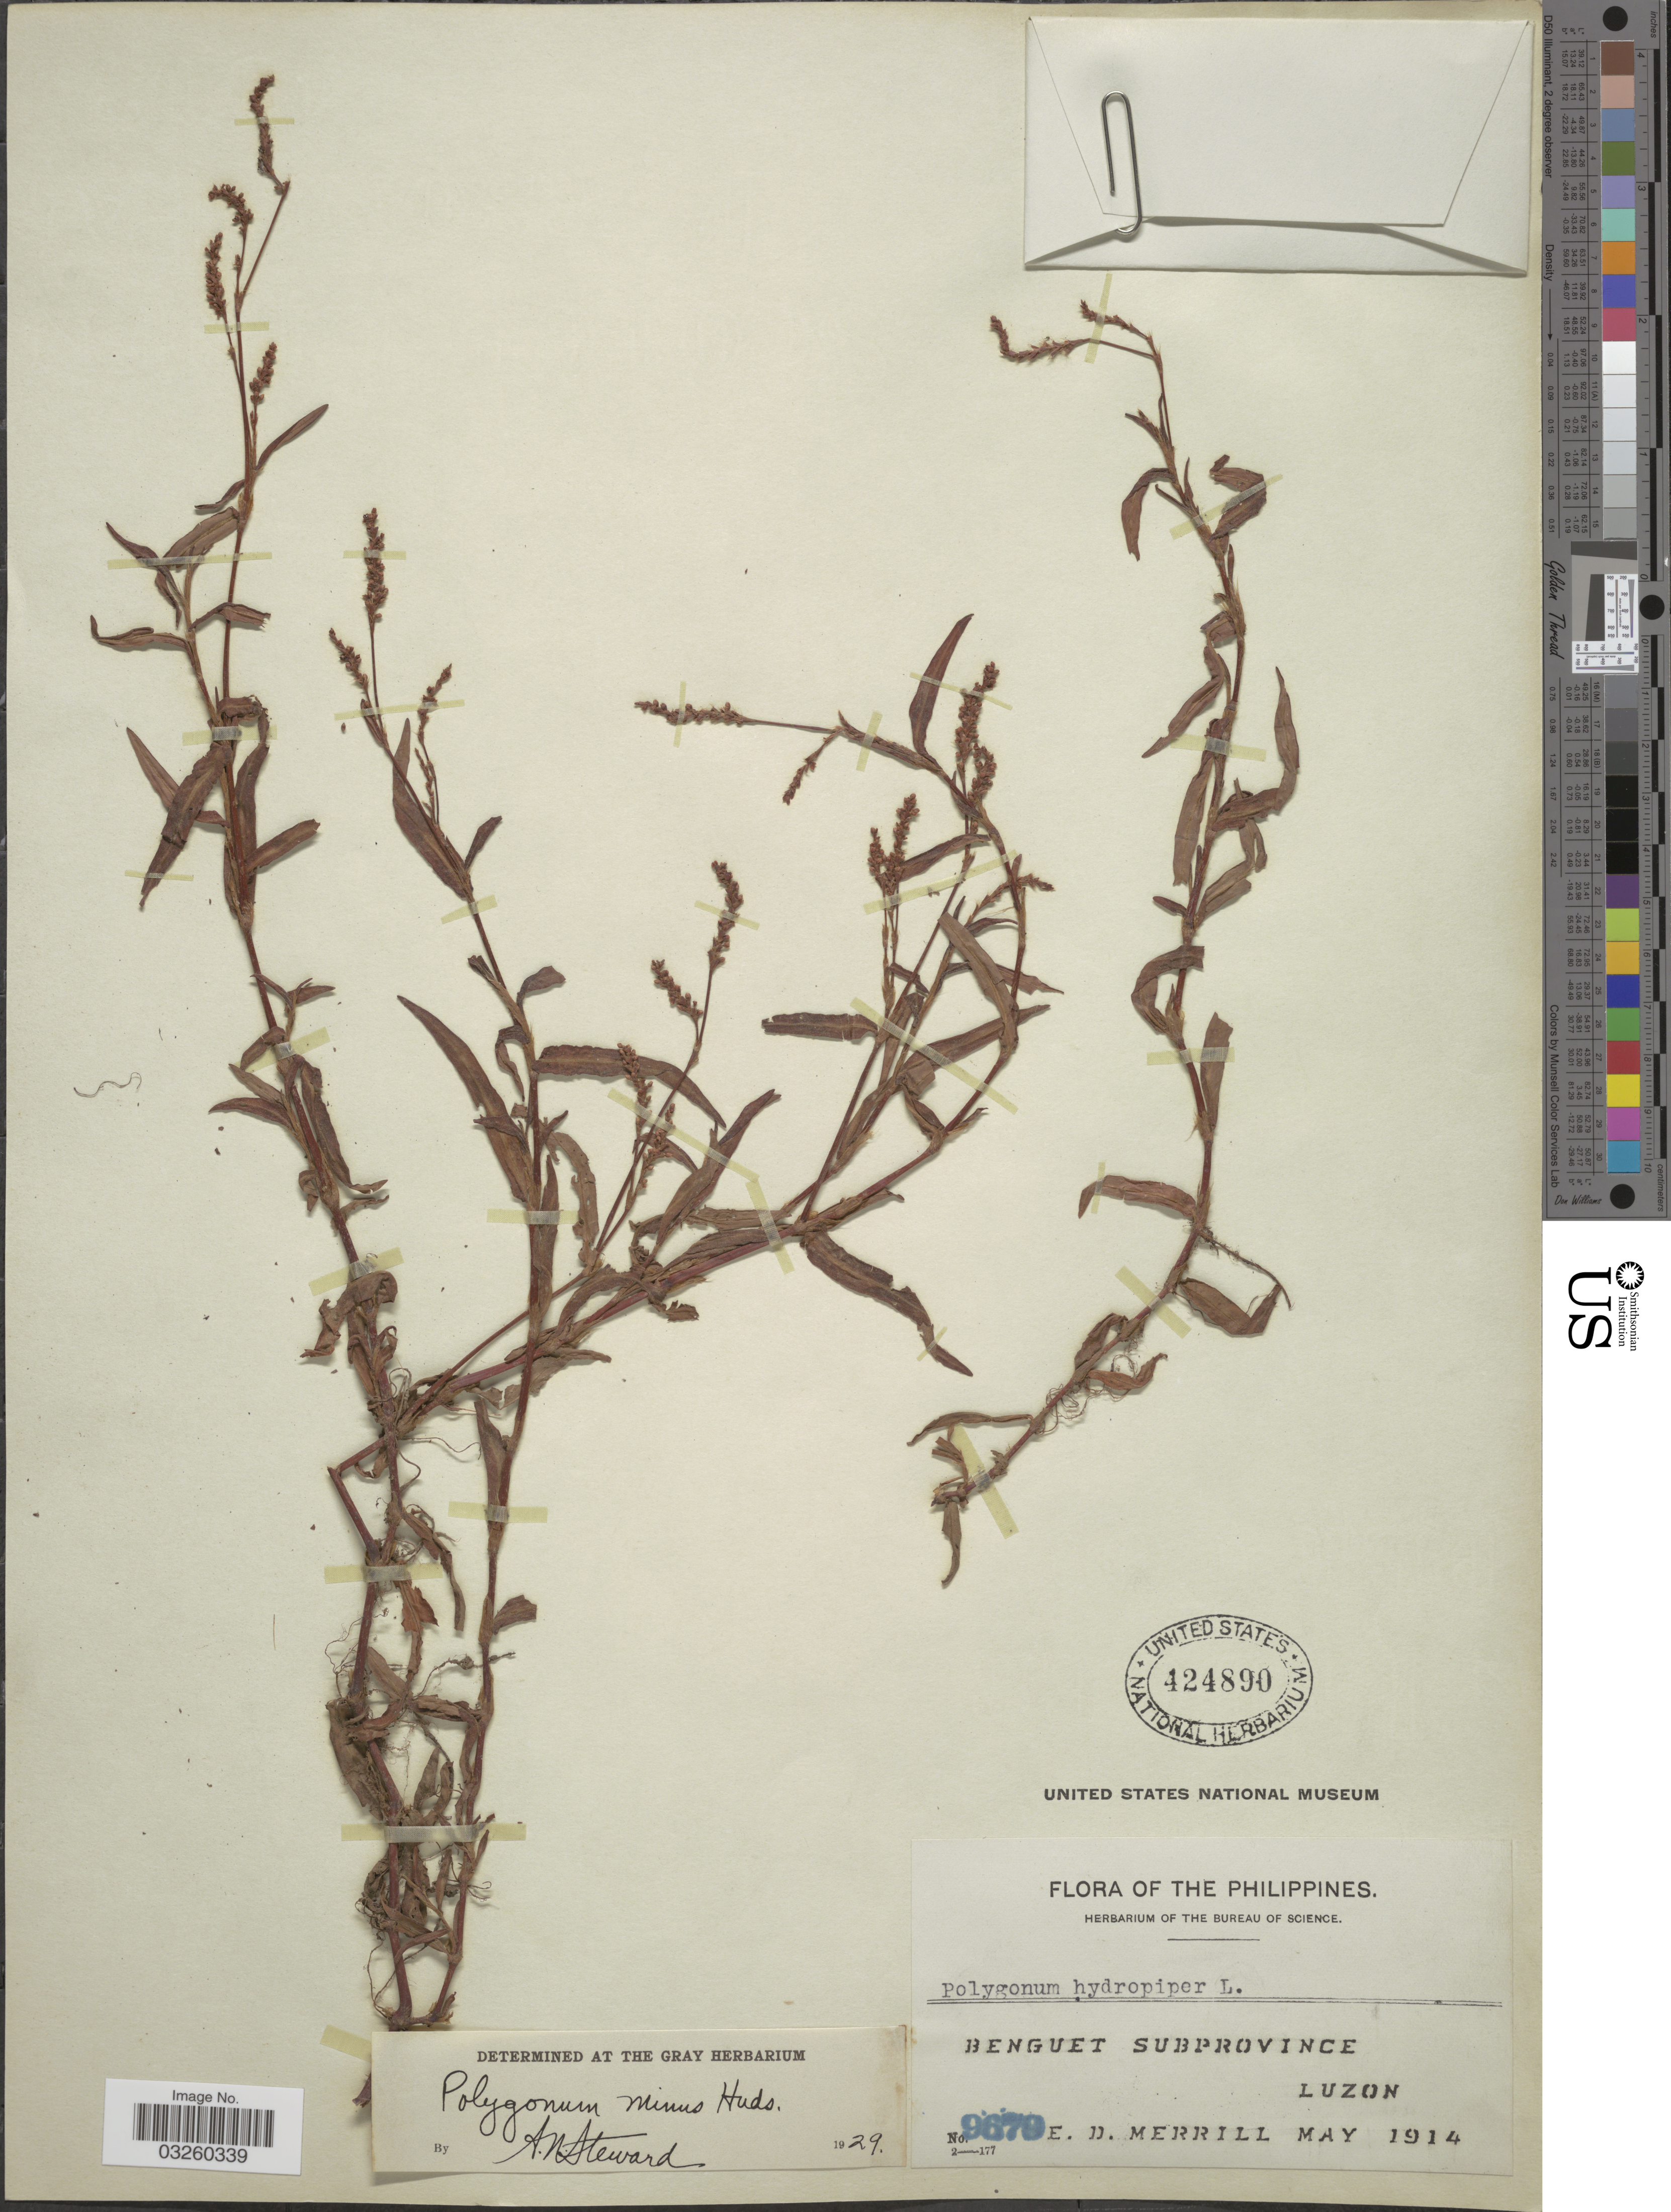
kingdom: Plantae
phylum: Tracheophyta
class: Magnoliopsida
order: Caryophyllales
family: Polygonaceae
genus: Polygonum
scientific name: Polygonum minus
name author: Huds.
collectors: E. D. Merrill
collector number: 9679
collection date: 1914-05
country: Philippines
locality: Benguet Subprovince. Luzon.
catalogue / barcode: US 424890